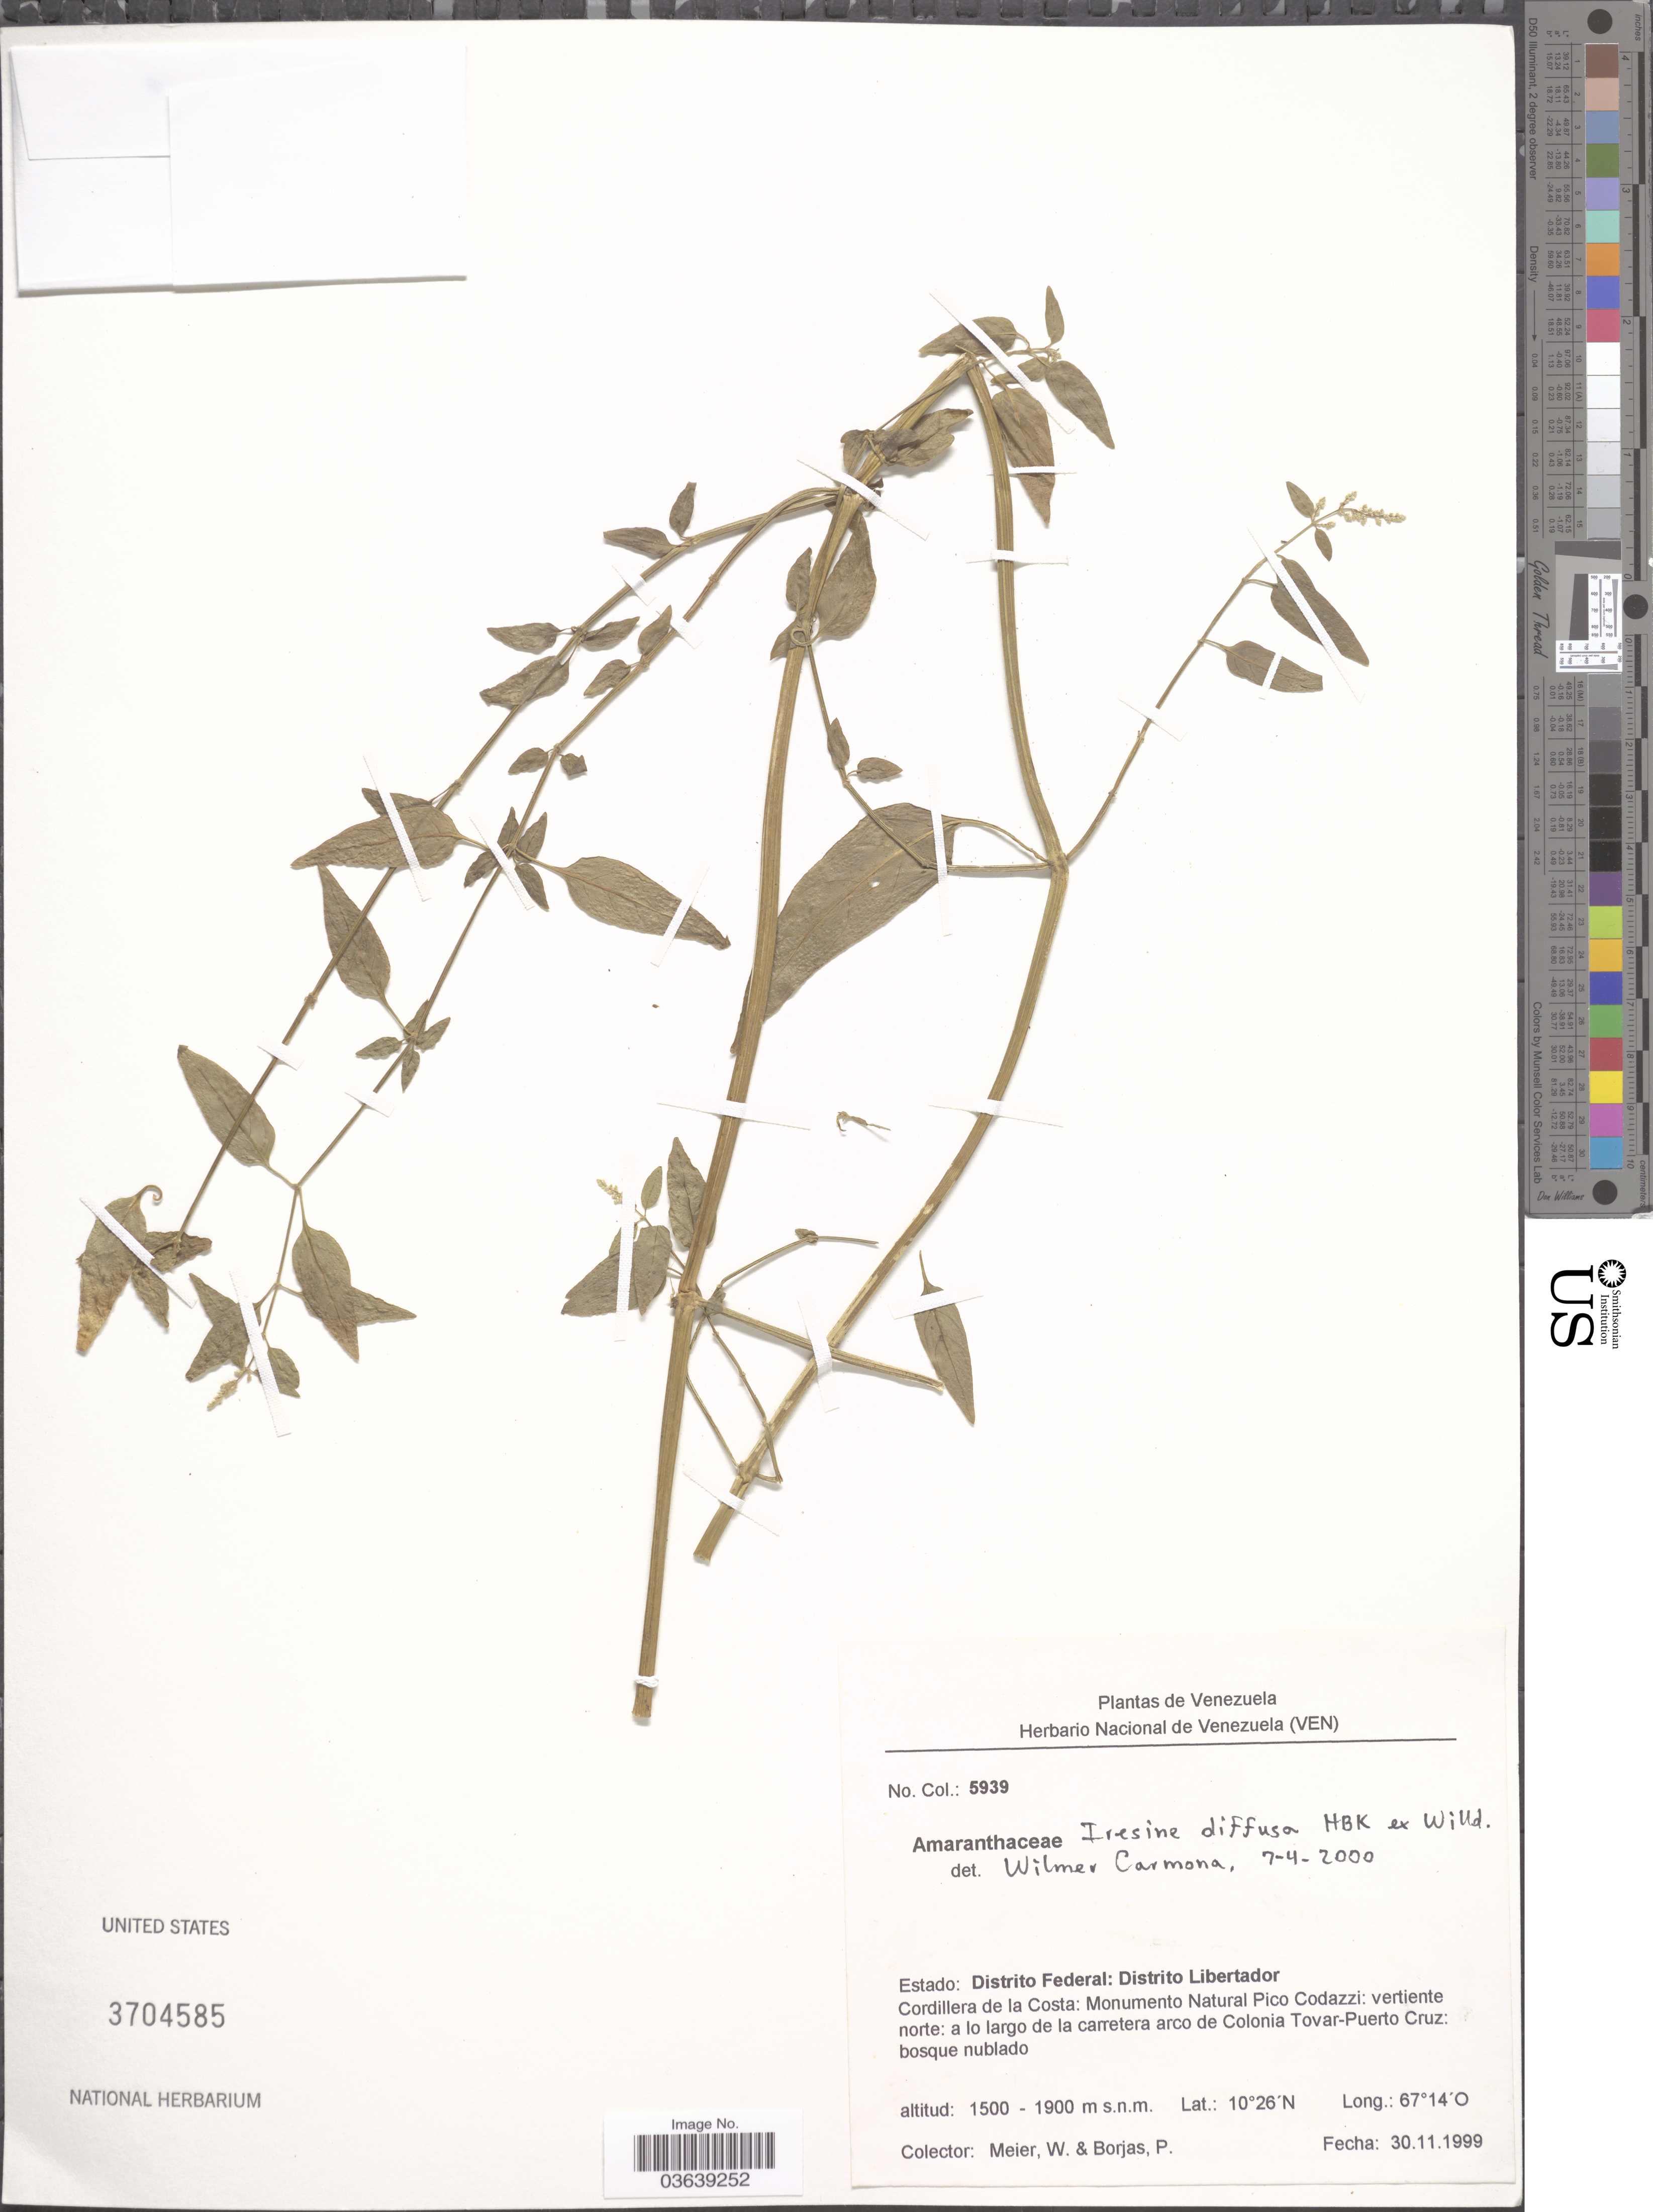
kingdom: Plantae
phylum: Tracheophyta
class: Magnoliopsida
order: Caryophyllales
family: Amaranthaceae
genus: Iresine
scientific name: Iresine celosia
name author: L.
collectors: W. Meier & P. Borjas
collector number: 5939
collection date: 1999-11-30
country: Venezuela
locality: Distrito Federal: Distrito Libertador. Cordillera de la Costa: Monumneto Natural Pico Codazzi: vertiente norte: a lo largo de la carretera arco de Colonia Tovar-Puerto Cruz.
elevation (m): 1500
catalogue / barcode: US 3704585